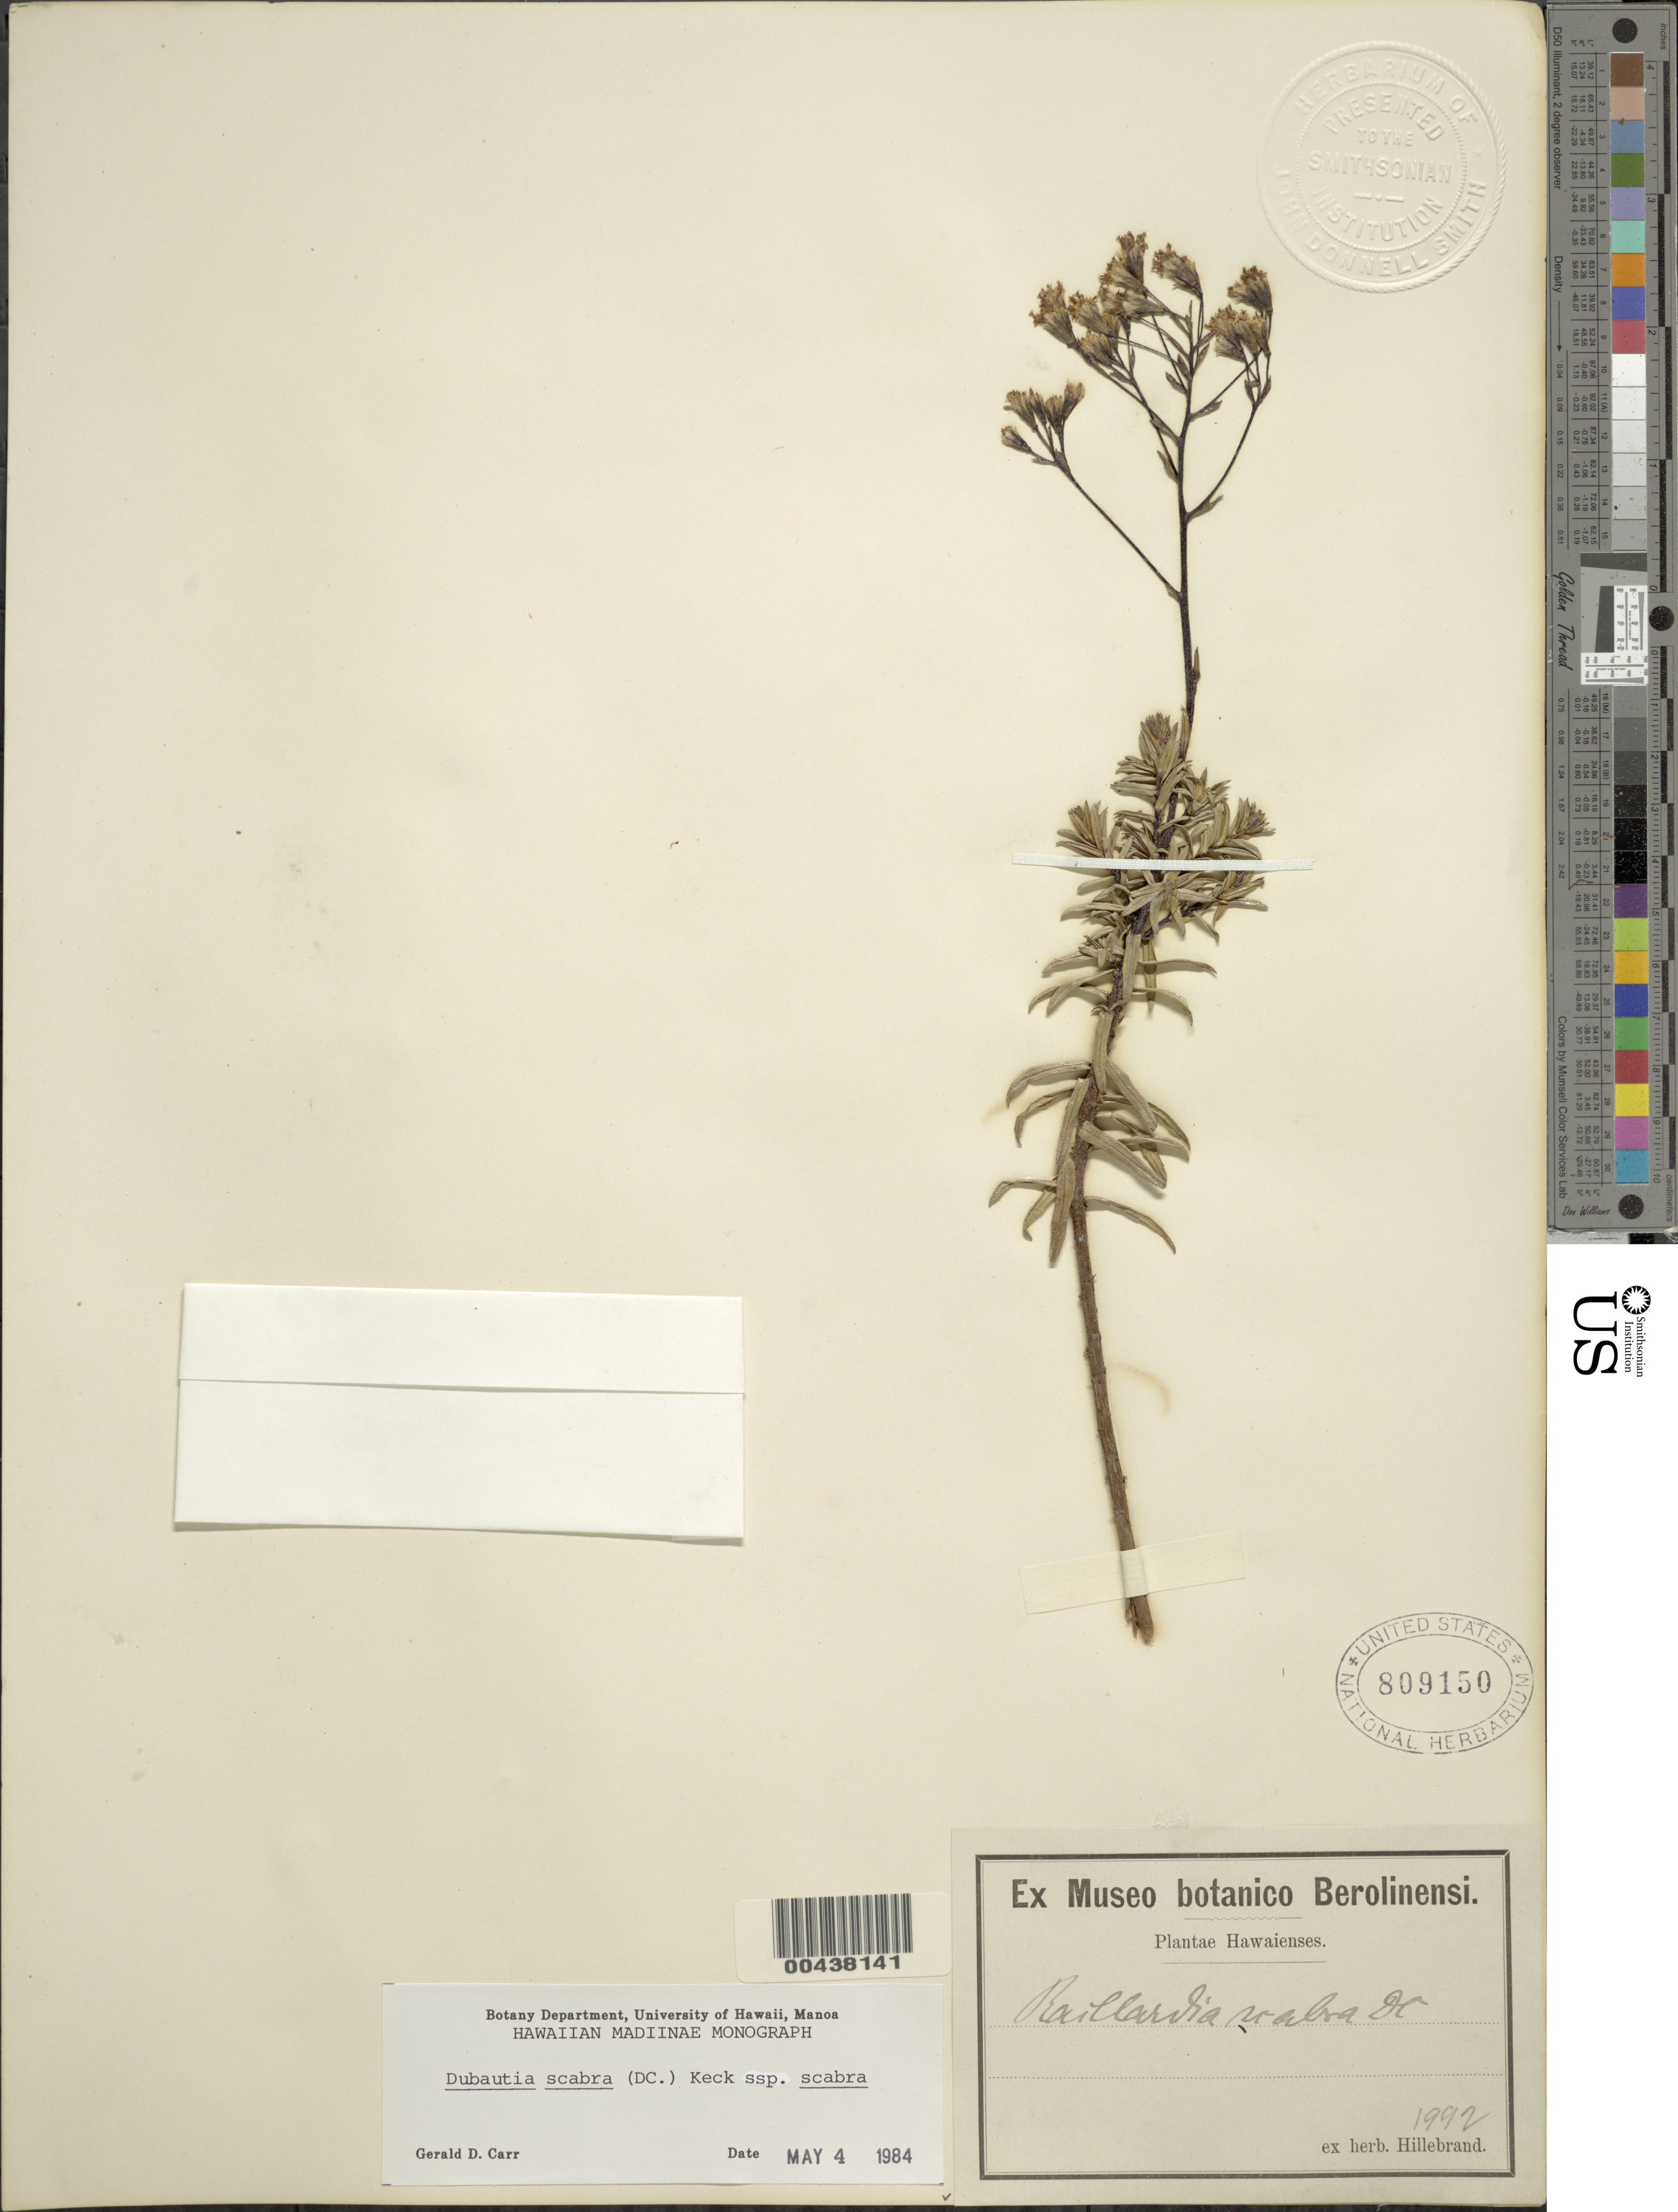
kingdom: Plantae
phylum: Tracheophyta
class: Magnoliopsida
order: Asterales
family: Asteraceae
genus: Dubautia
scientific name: Dubautia scabra subsp. scabra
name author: (DC.) D.D. Keck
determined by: Carr, G. D.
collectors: W. Hillebrand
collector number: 1992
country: United States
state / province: Hawaii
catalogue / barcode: US 809150